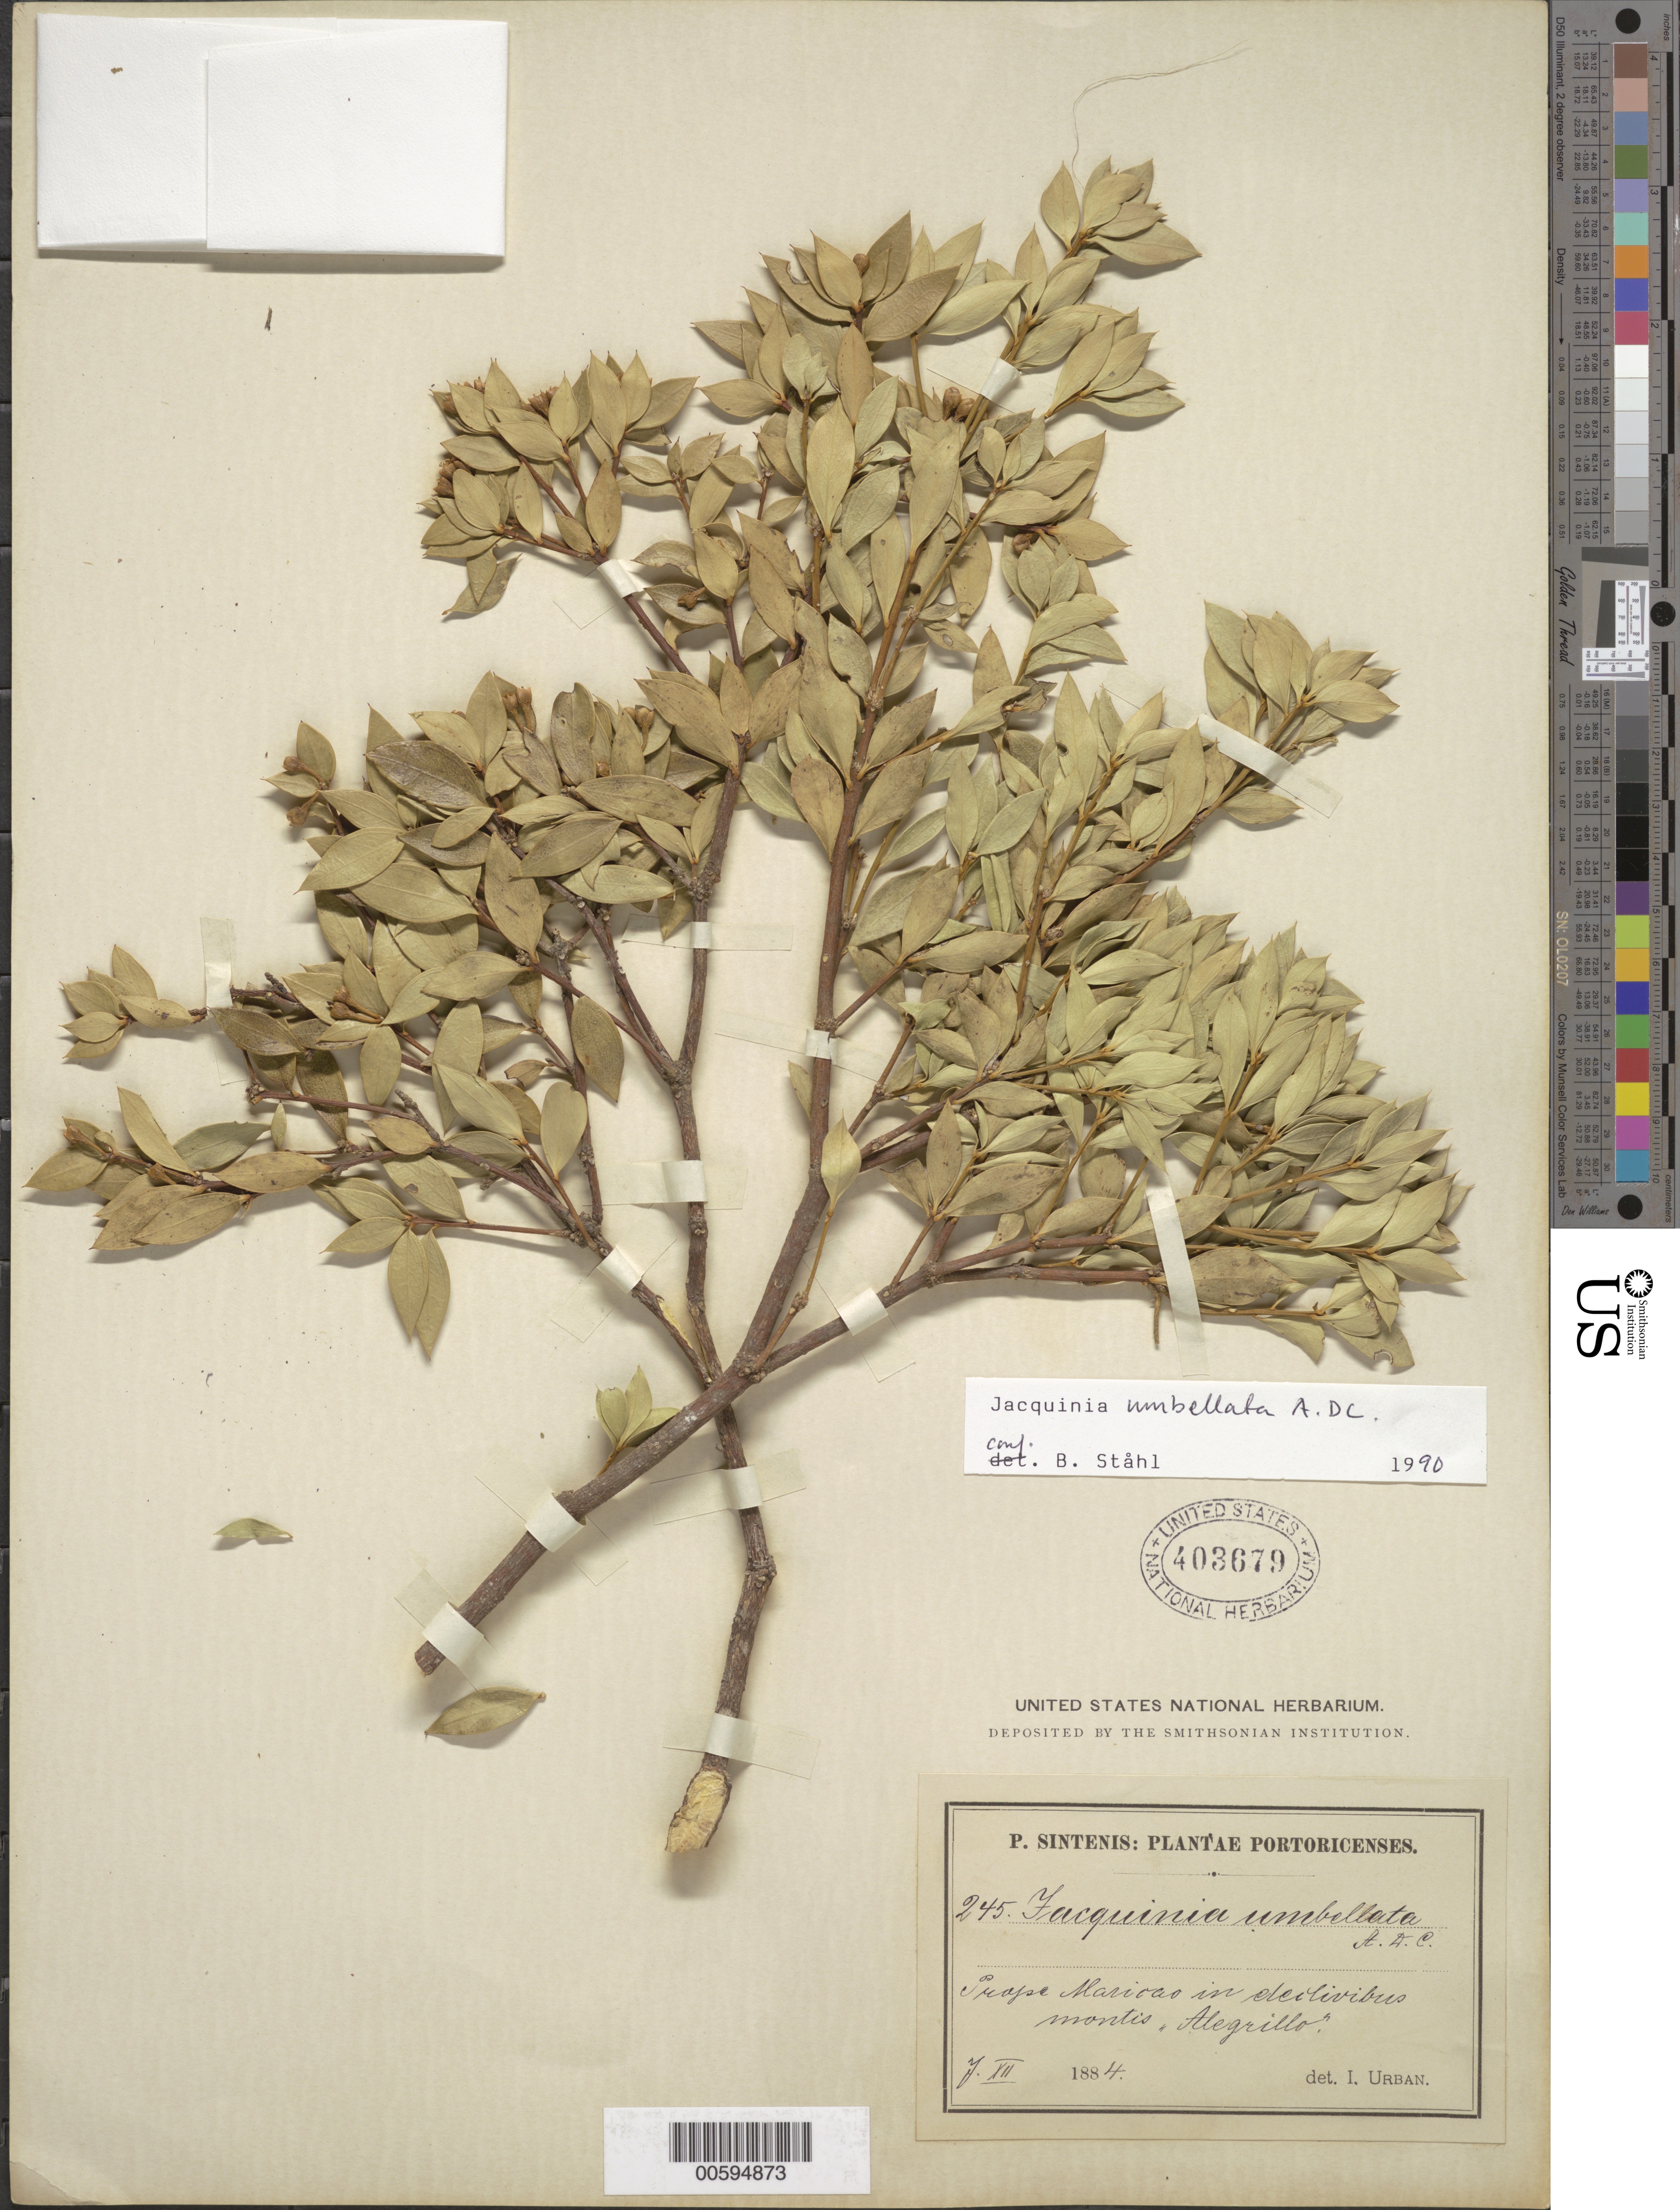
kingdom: Plantae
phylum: Tracheophyta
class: Magnoliopsida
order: Ericales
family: Primulaceae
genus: Jacquinia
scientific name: Jacquinia umbellata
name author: A. DC.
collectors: P. Sintenis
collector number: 245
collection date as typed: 07 Dec 1884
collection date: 1884-12-07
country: Puerto Rico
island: Greater Antilles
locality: Prope Maricao, in declivibus montis Alegrillo.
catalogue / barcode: US 403679